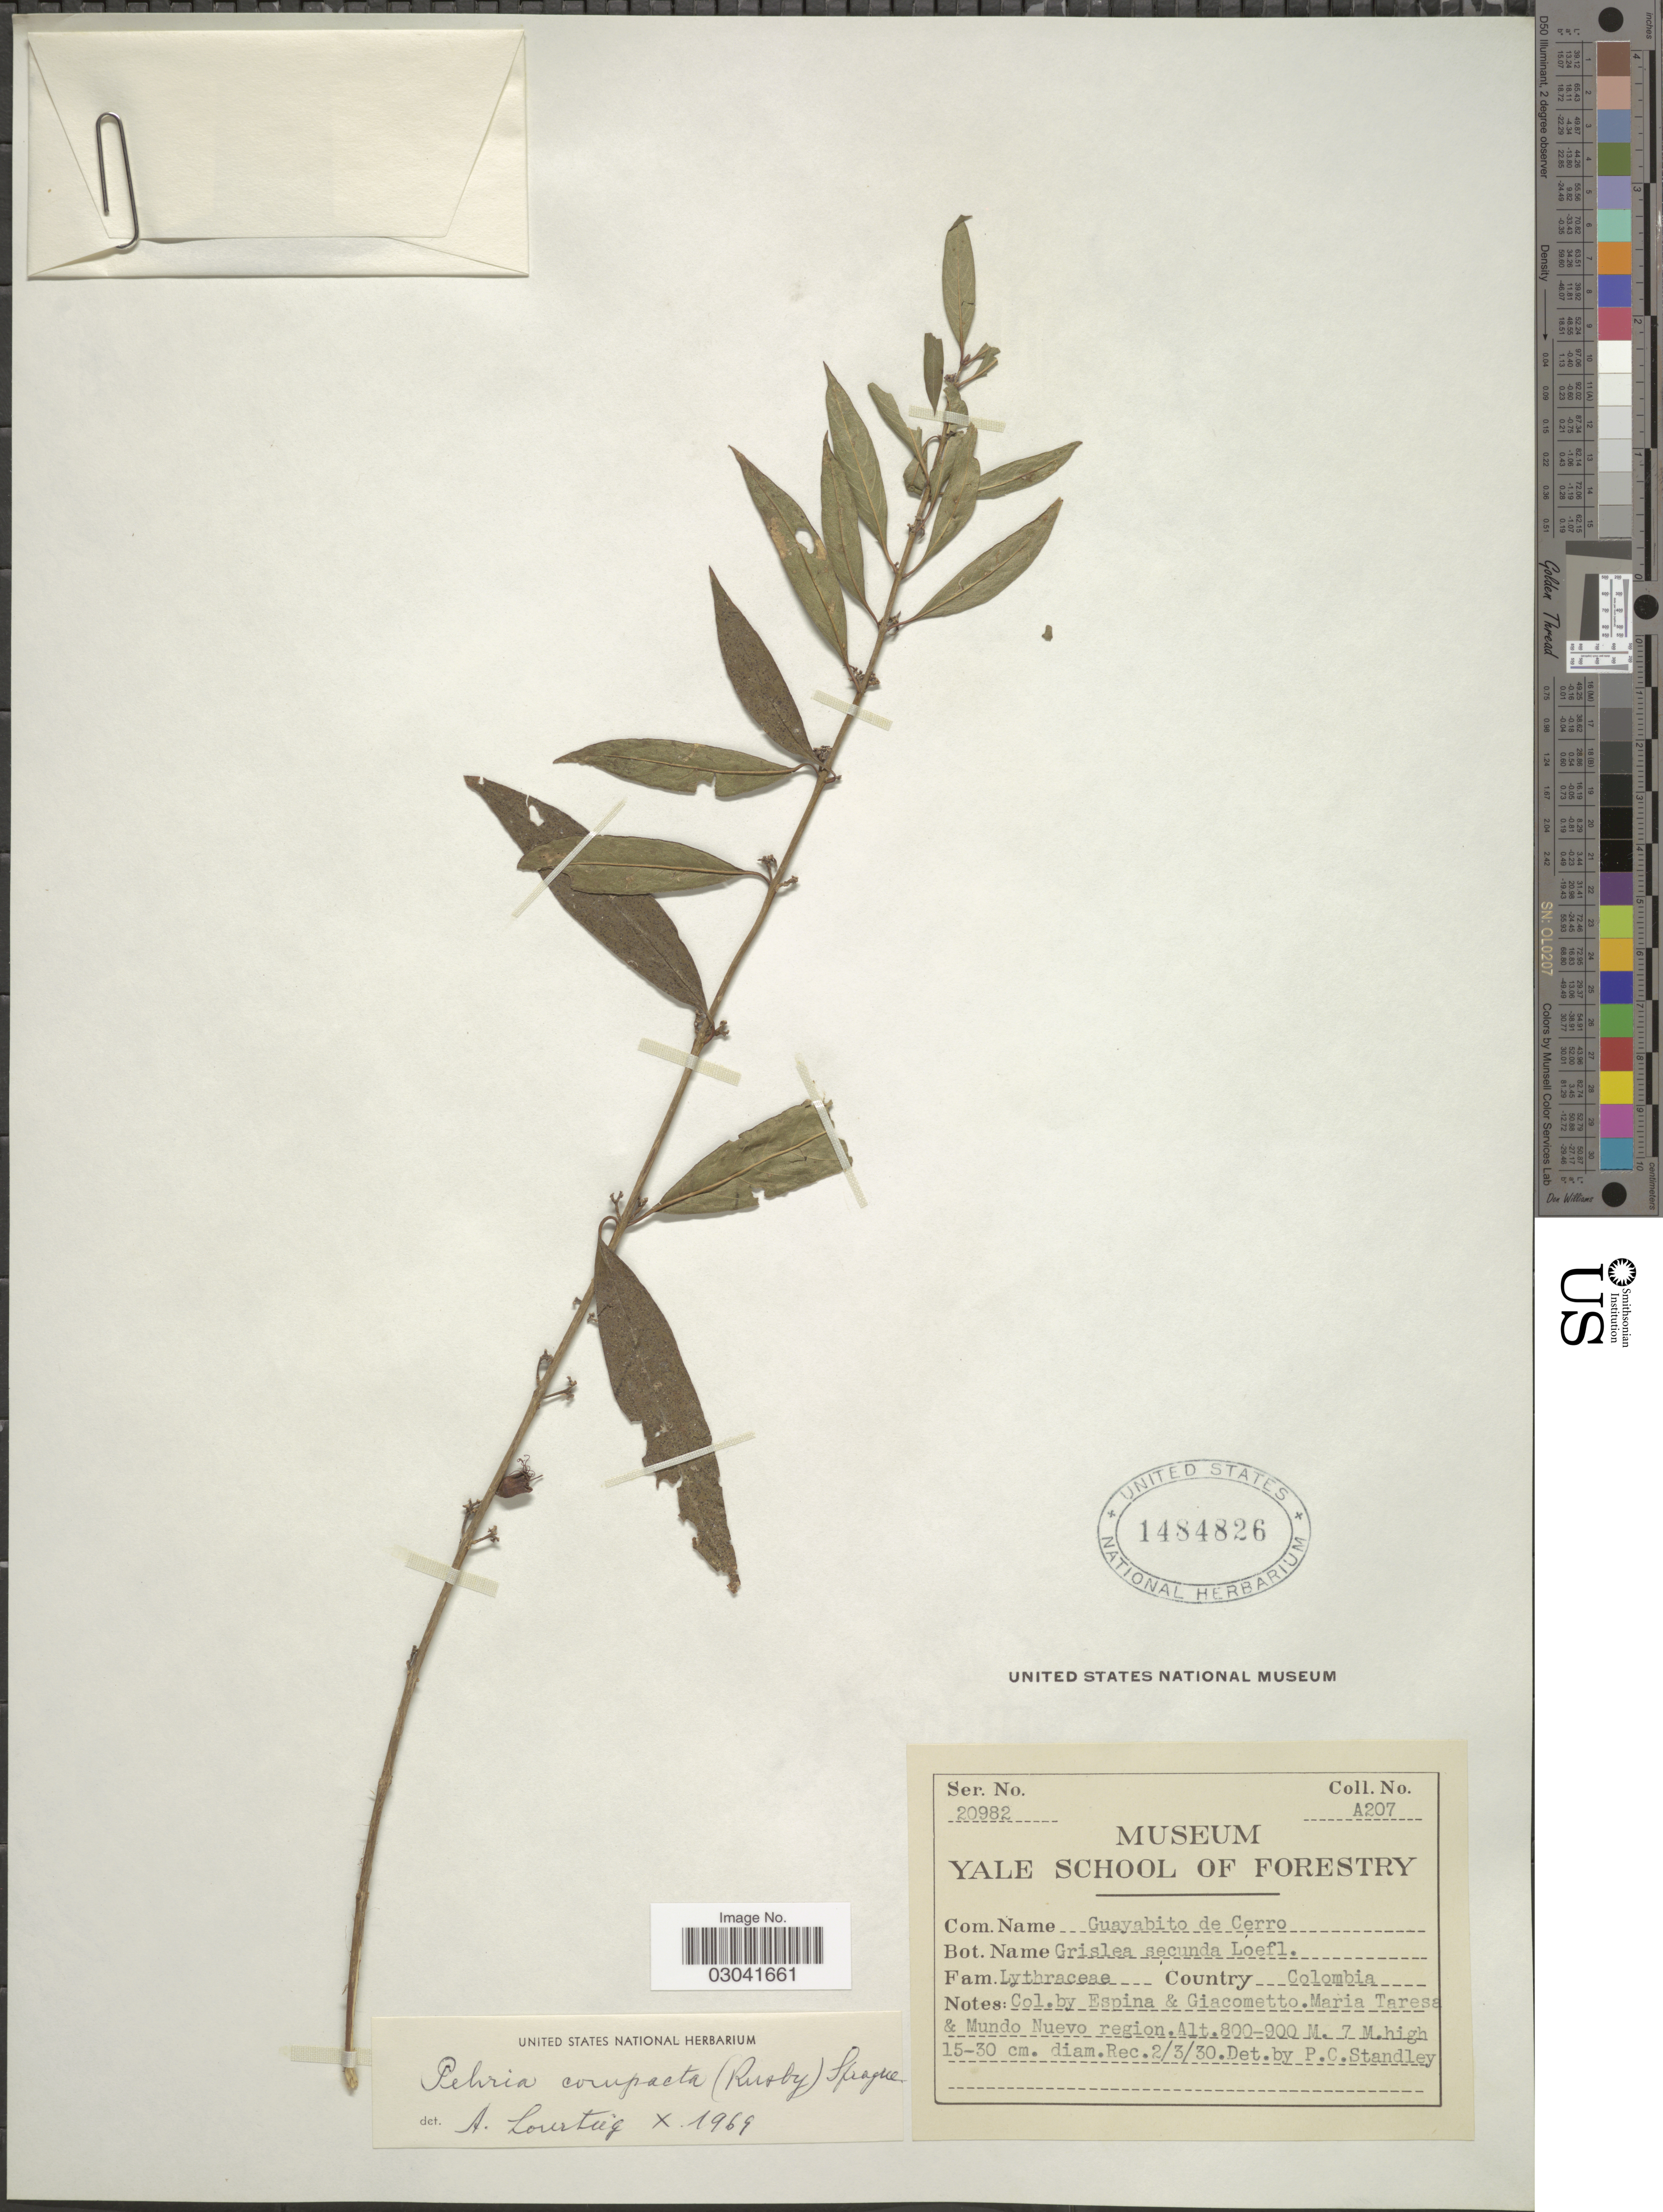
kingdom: Plantae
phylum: Tracheophyta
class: Magnoliopsida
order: Myrtales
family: Lythraceae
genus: Pehria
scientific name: Pehria compacta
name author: Sprague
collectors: -. Espina & Giacometto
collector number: A207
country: Colombia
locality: Maria Taresa & Mundo Nuevo region.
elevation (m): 800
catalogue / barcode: US 1484826